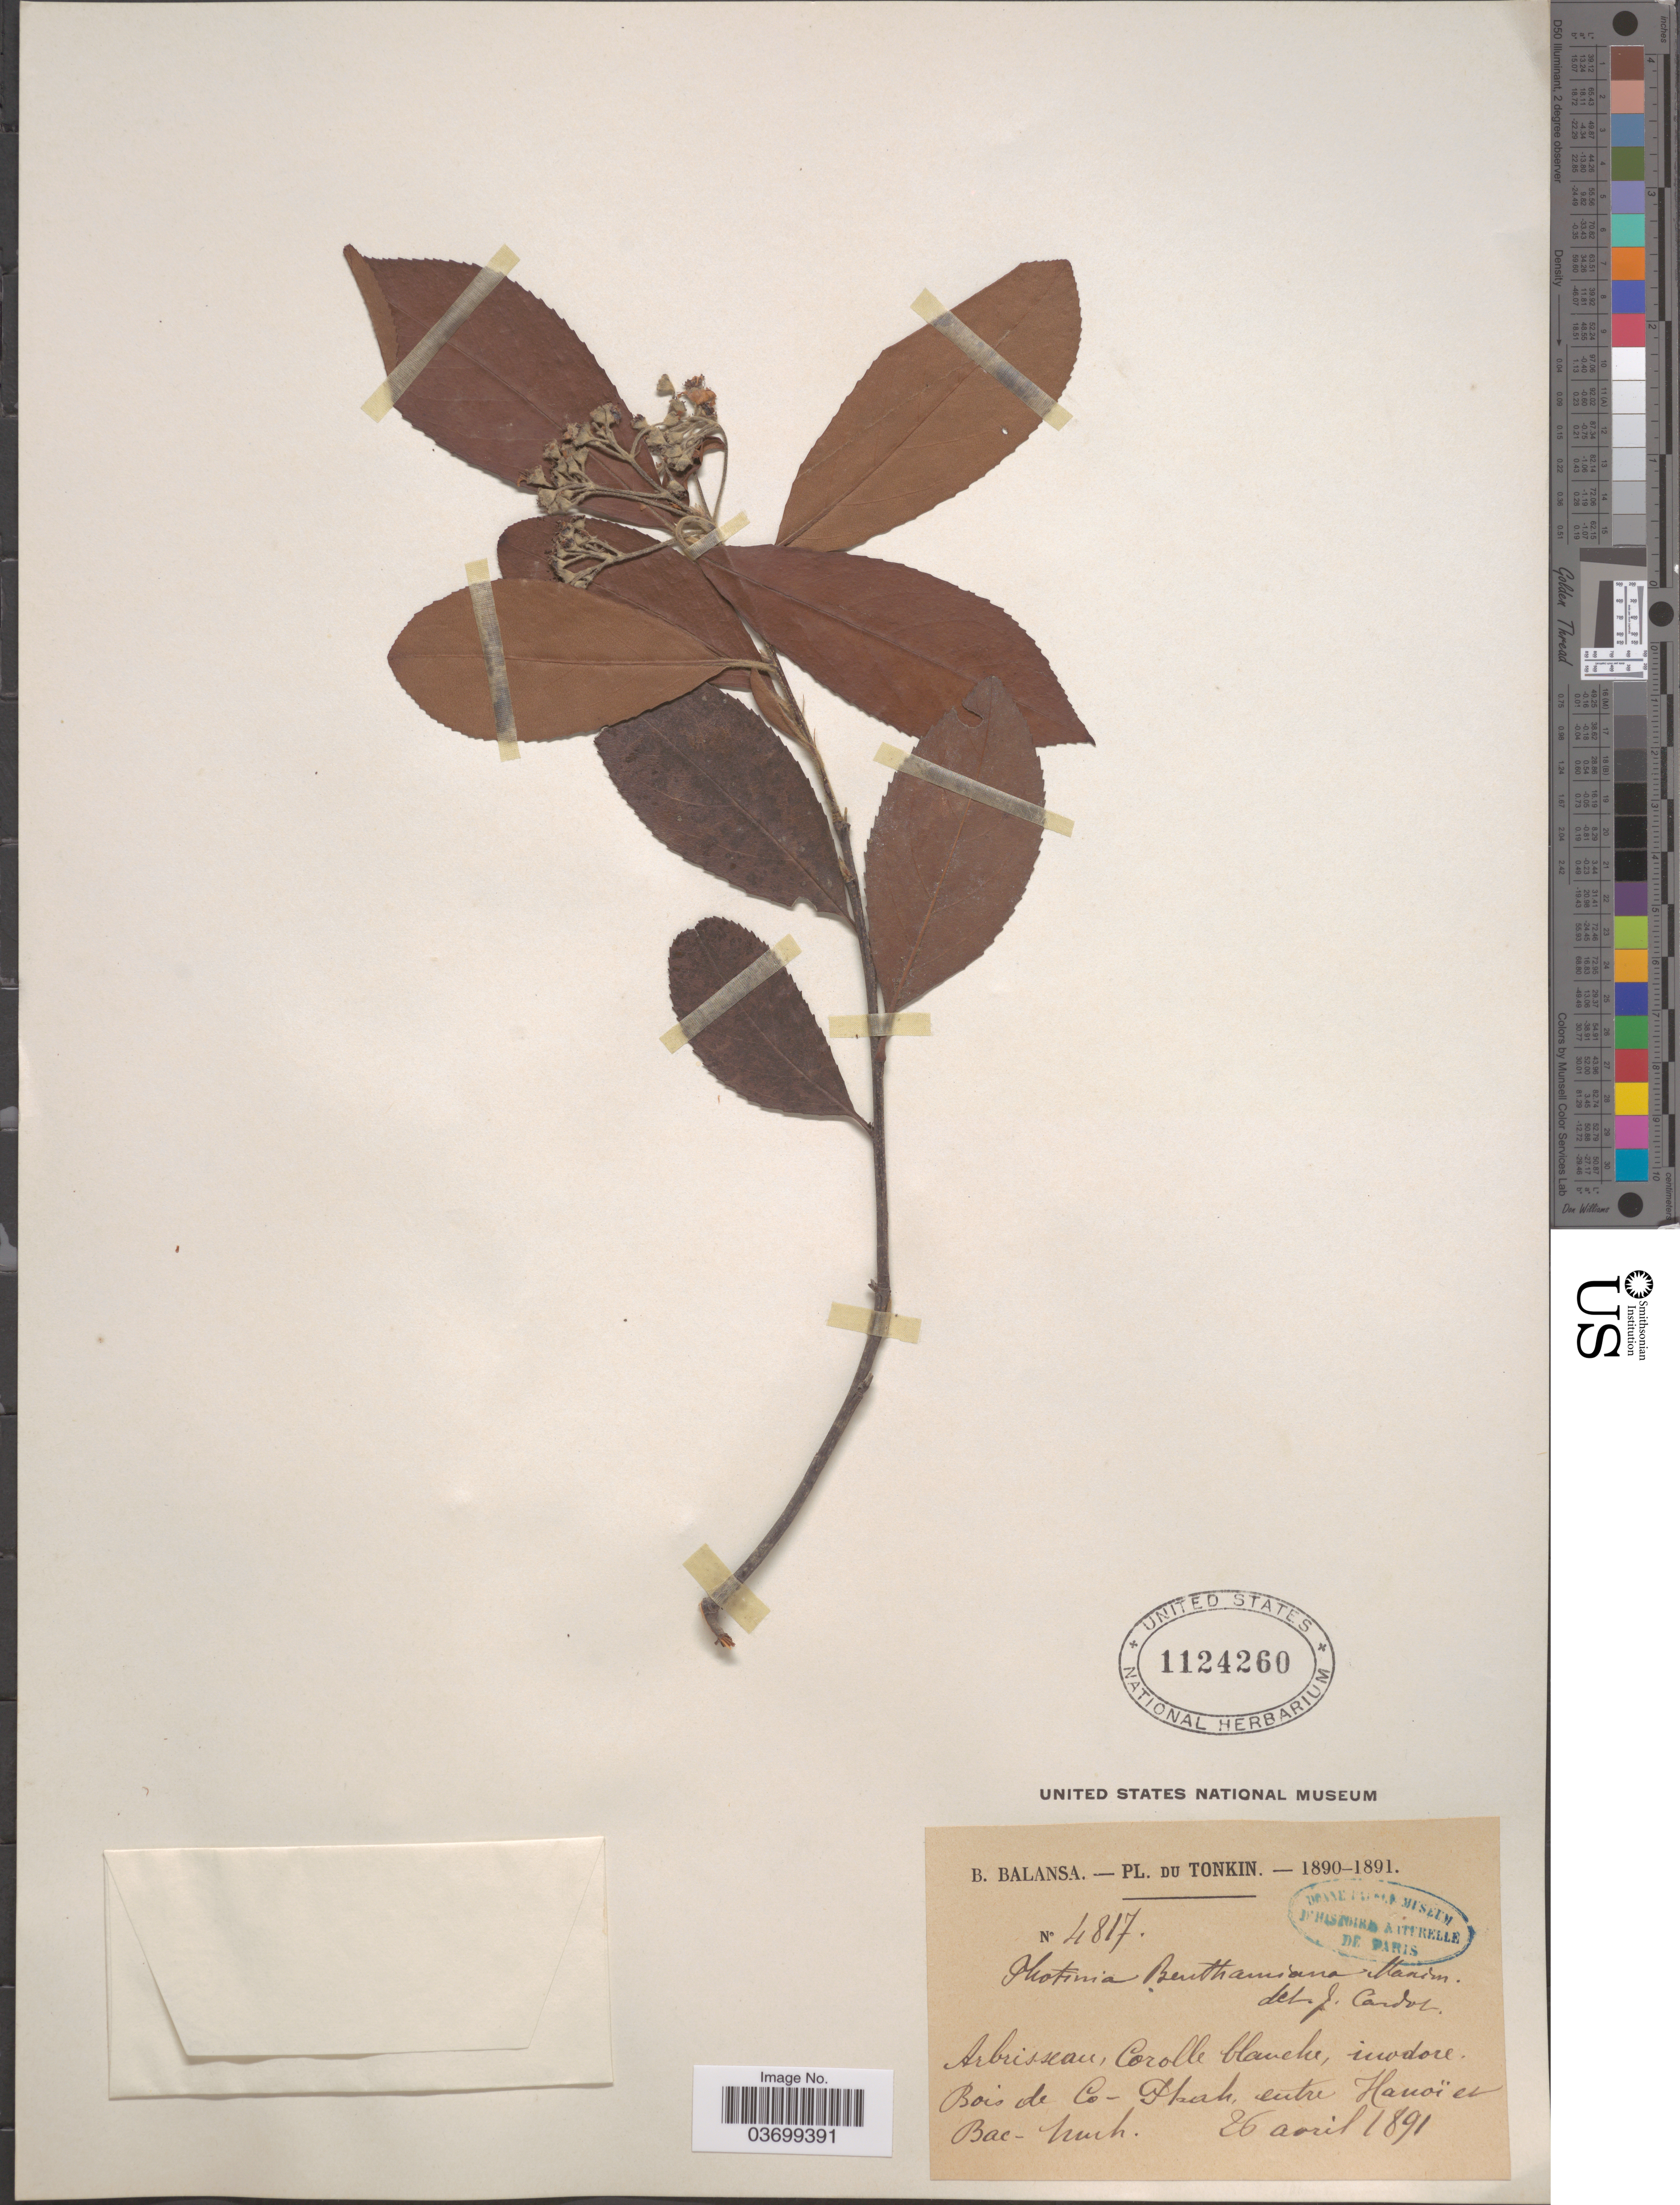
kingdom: Plantae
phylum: Tracheophyta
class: Magnoliopsida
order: Rosales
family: Rosaceae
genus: Photinia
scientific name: Photinia benthamiana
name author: Hance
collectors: B. Balansa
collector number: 4817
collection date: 1891-04-26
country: Vietnam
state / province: Ha Noi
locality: Tonkin. Arbisseau, Corolle blanche, inodore. Bois de Co-Phah, entre Hanoï et Bac-huch. [interpreted]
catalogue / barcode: US 1124260